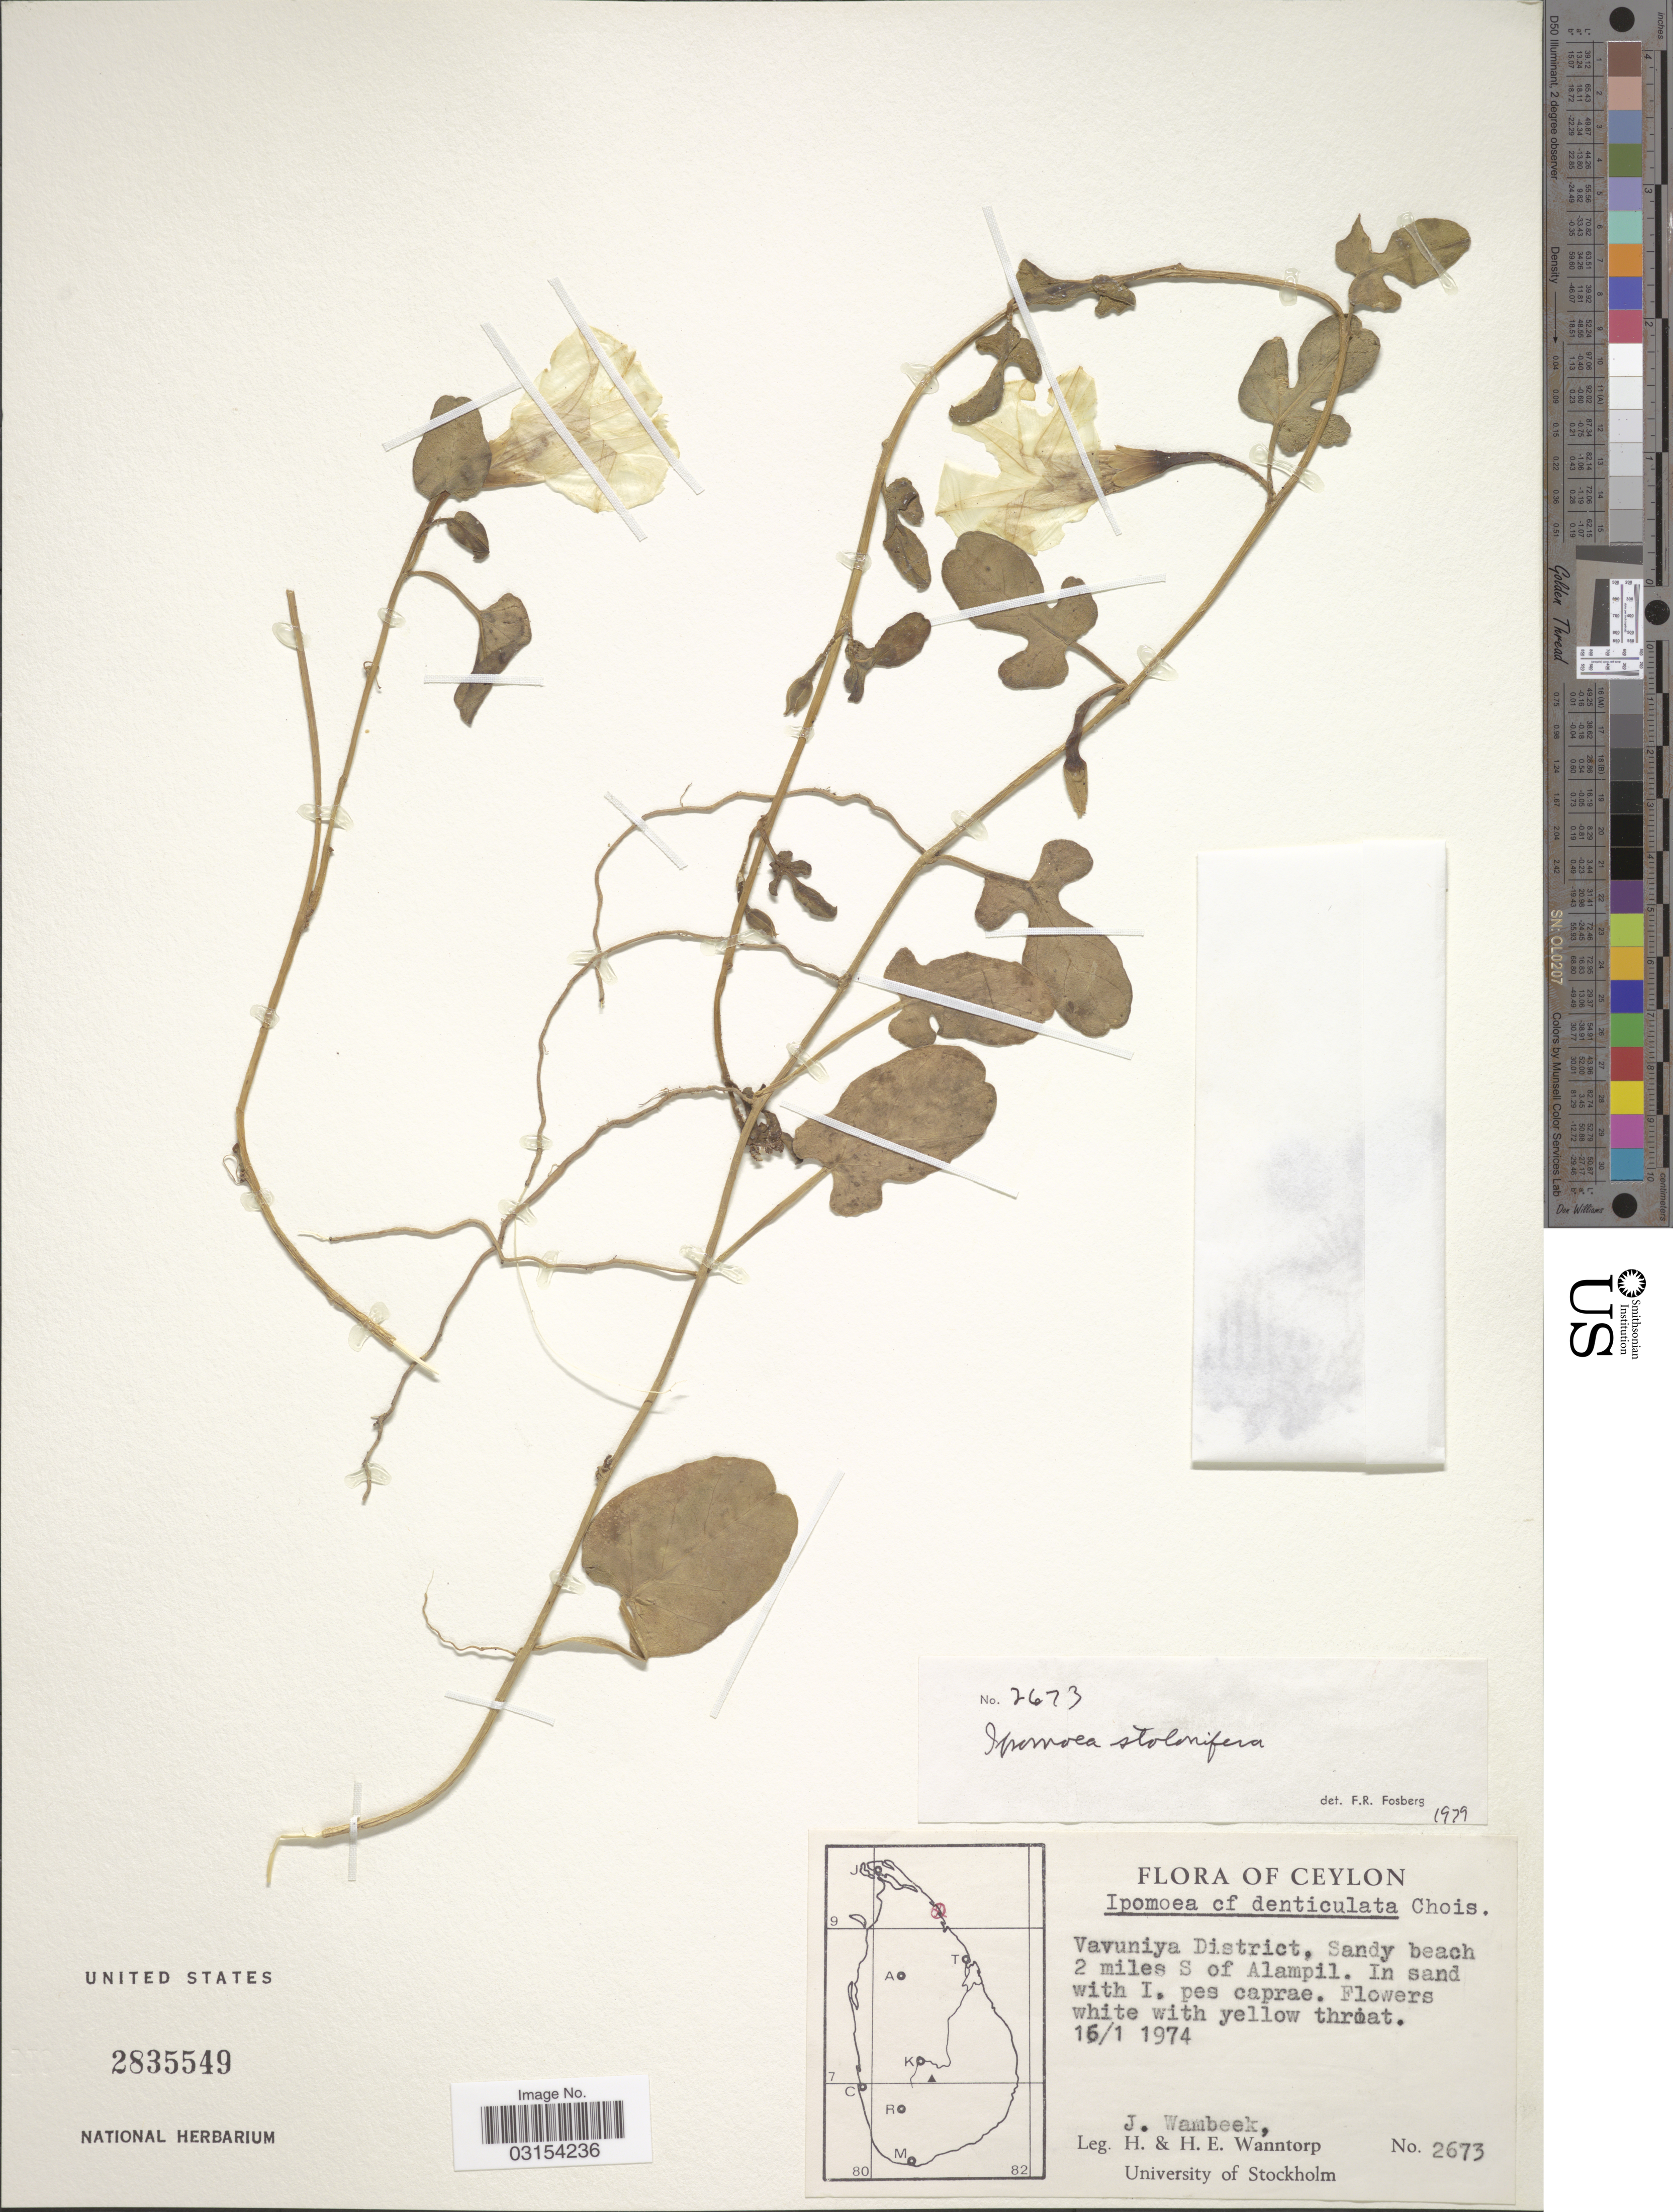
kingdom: Plantae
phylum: Tracheophyta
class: Magnoliopsida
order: Solanales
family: Convolvulaceae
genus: Ipomoea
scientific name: Ipomoea stolonifera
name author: (Cirillo) J.F. Gmel.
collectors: J. Wambeek, H. Wanntorp & H. Wanntorp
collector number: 2673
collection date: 1974-01-16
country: Sri Lanka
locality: Ceylon, Vavuniya District, Sandy beach 2 miles S of Alampil.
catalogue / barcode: US 2835549